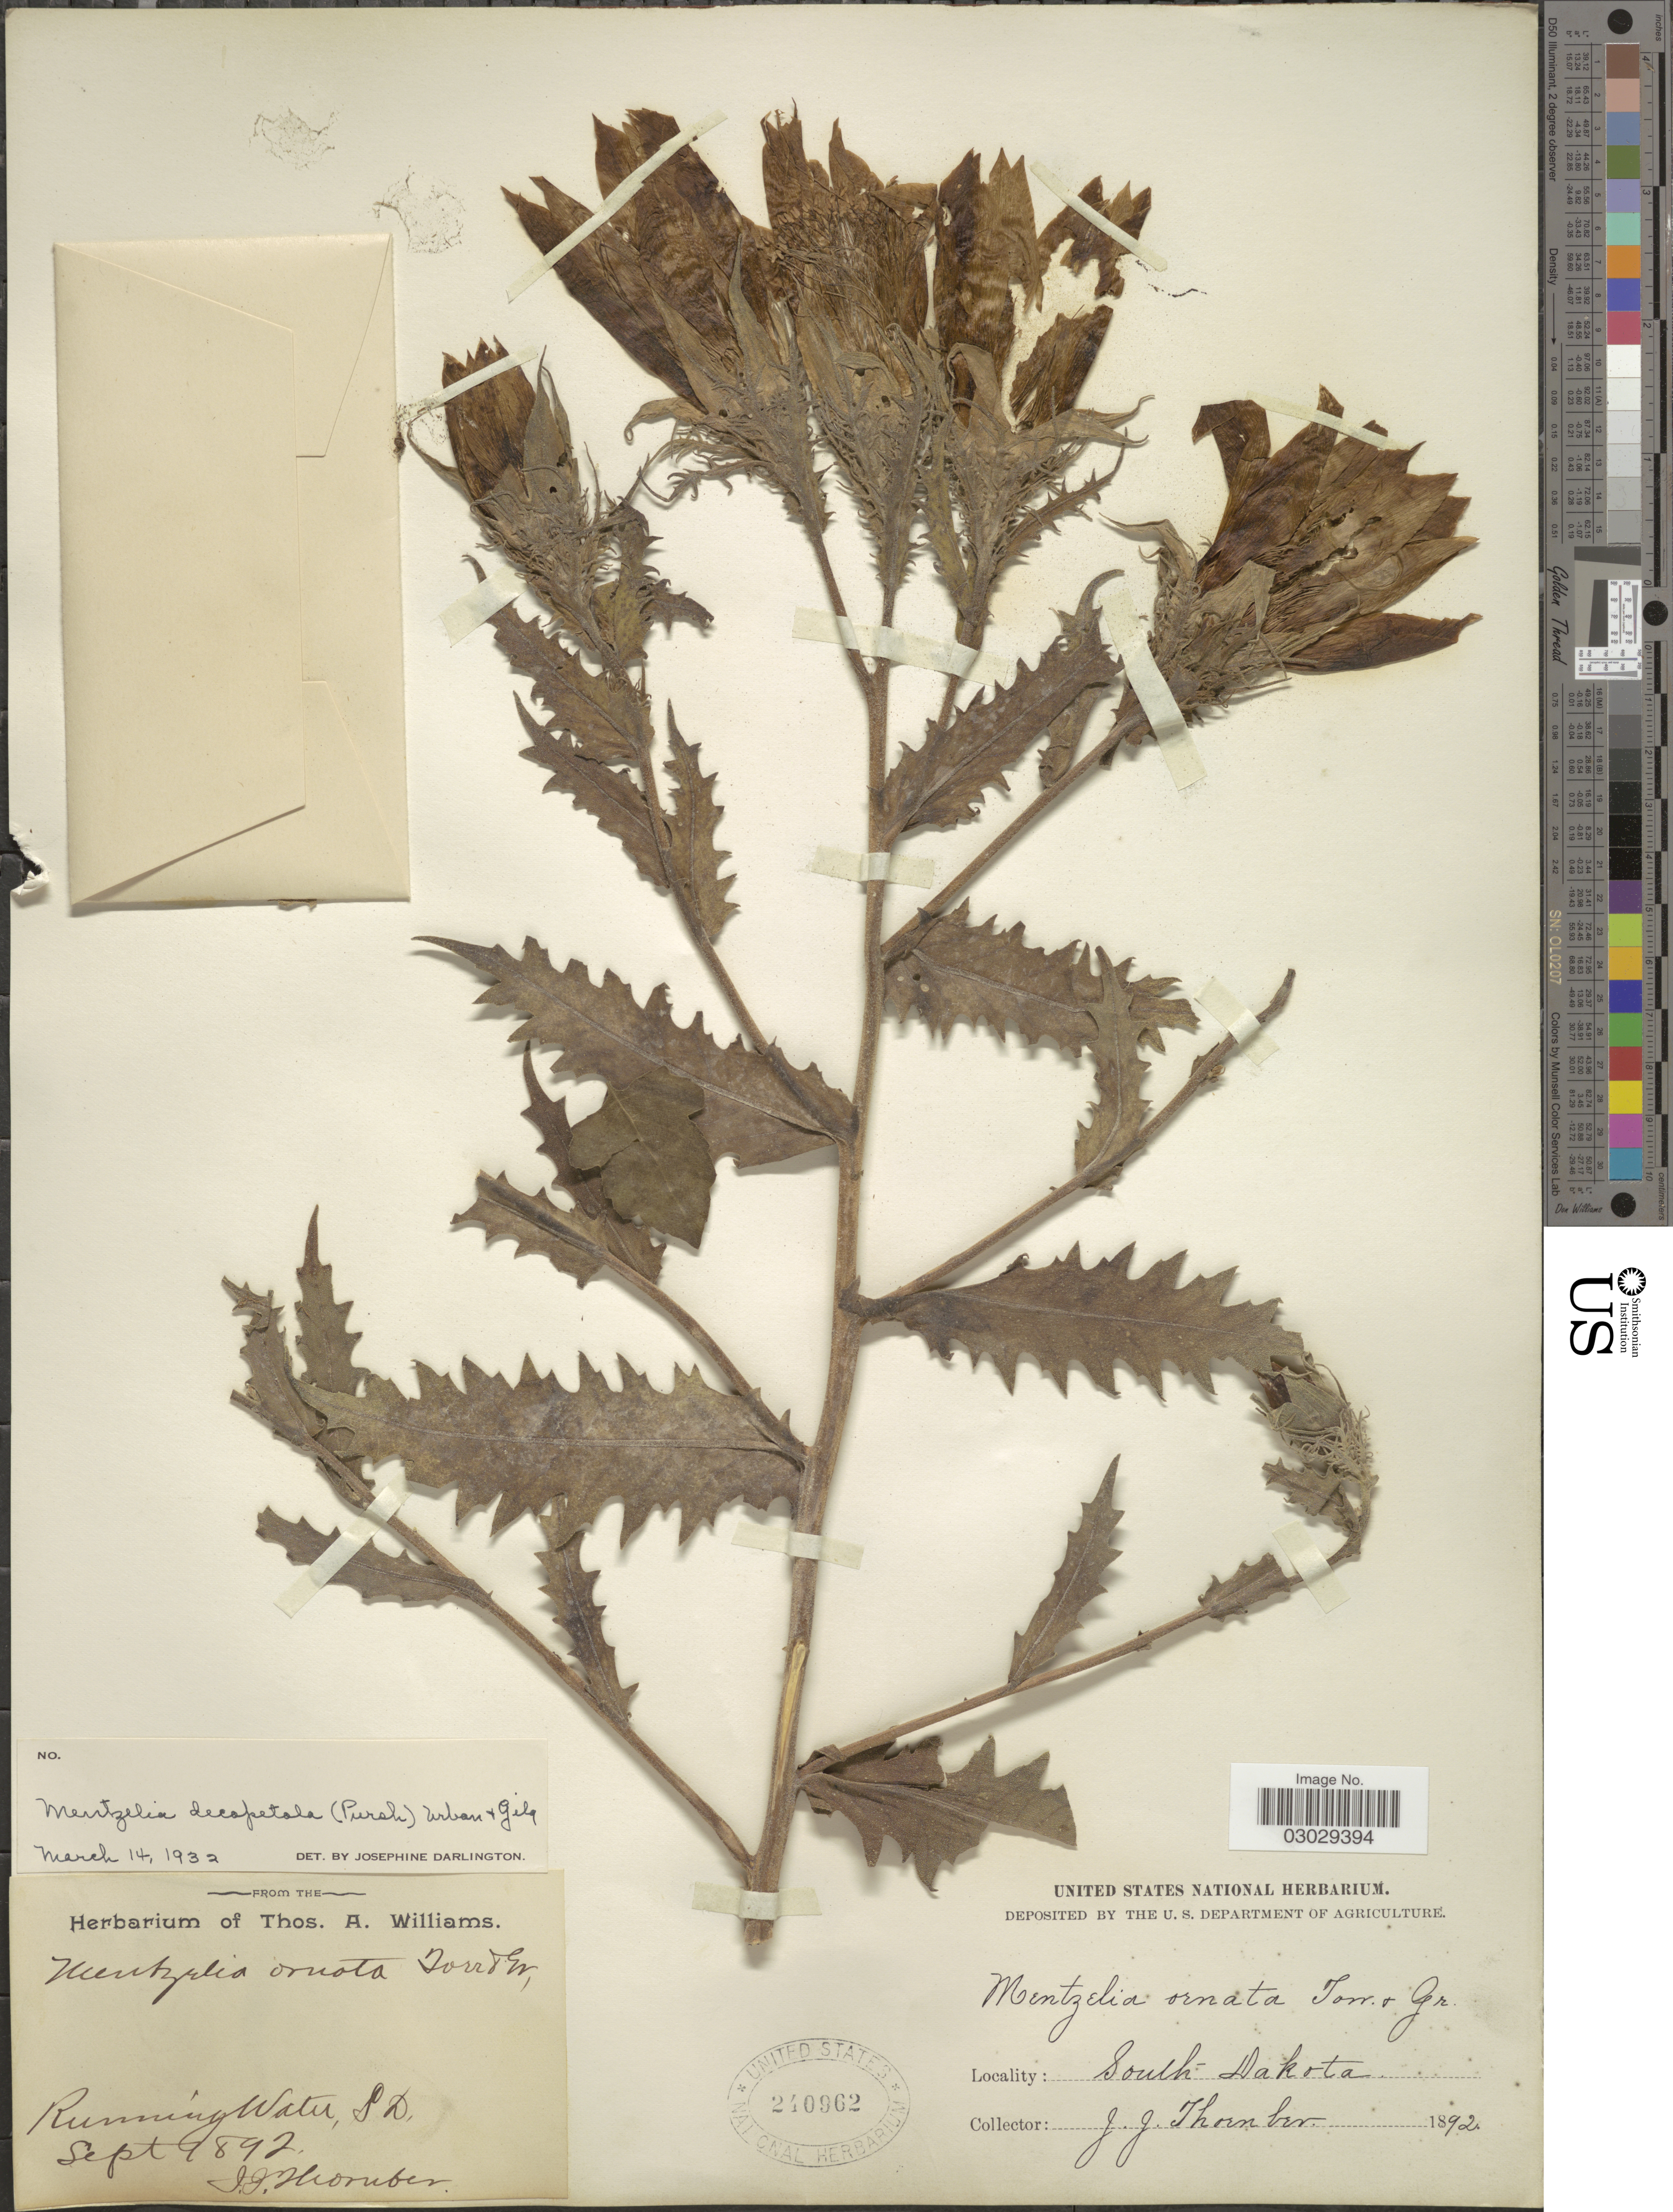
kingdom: Plantae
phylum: Tracheophyta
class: Magnoliopsida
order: Cornales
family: Loasaceae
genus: Mentzelia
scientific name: Mentzelia decapetala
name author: (Sims) Urb.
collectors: J. Thornber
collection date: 1892-09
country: United States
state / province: South Dakota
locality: Running Water.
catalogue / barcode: US 240962